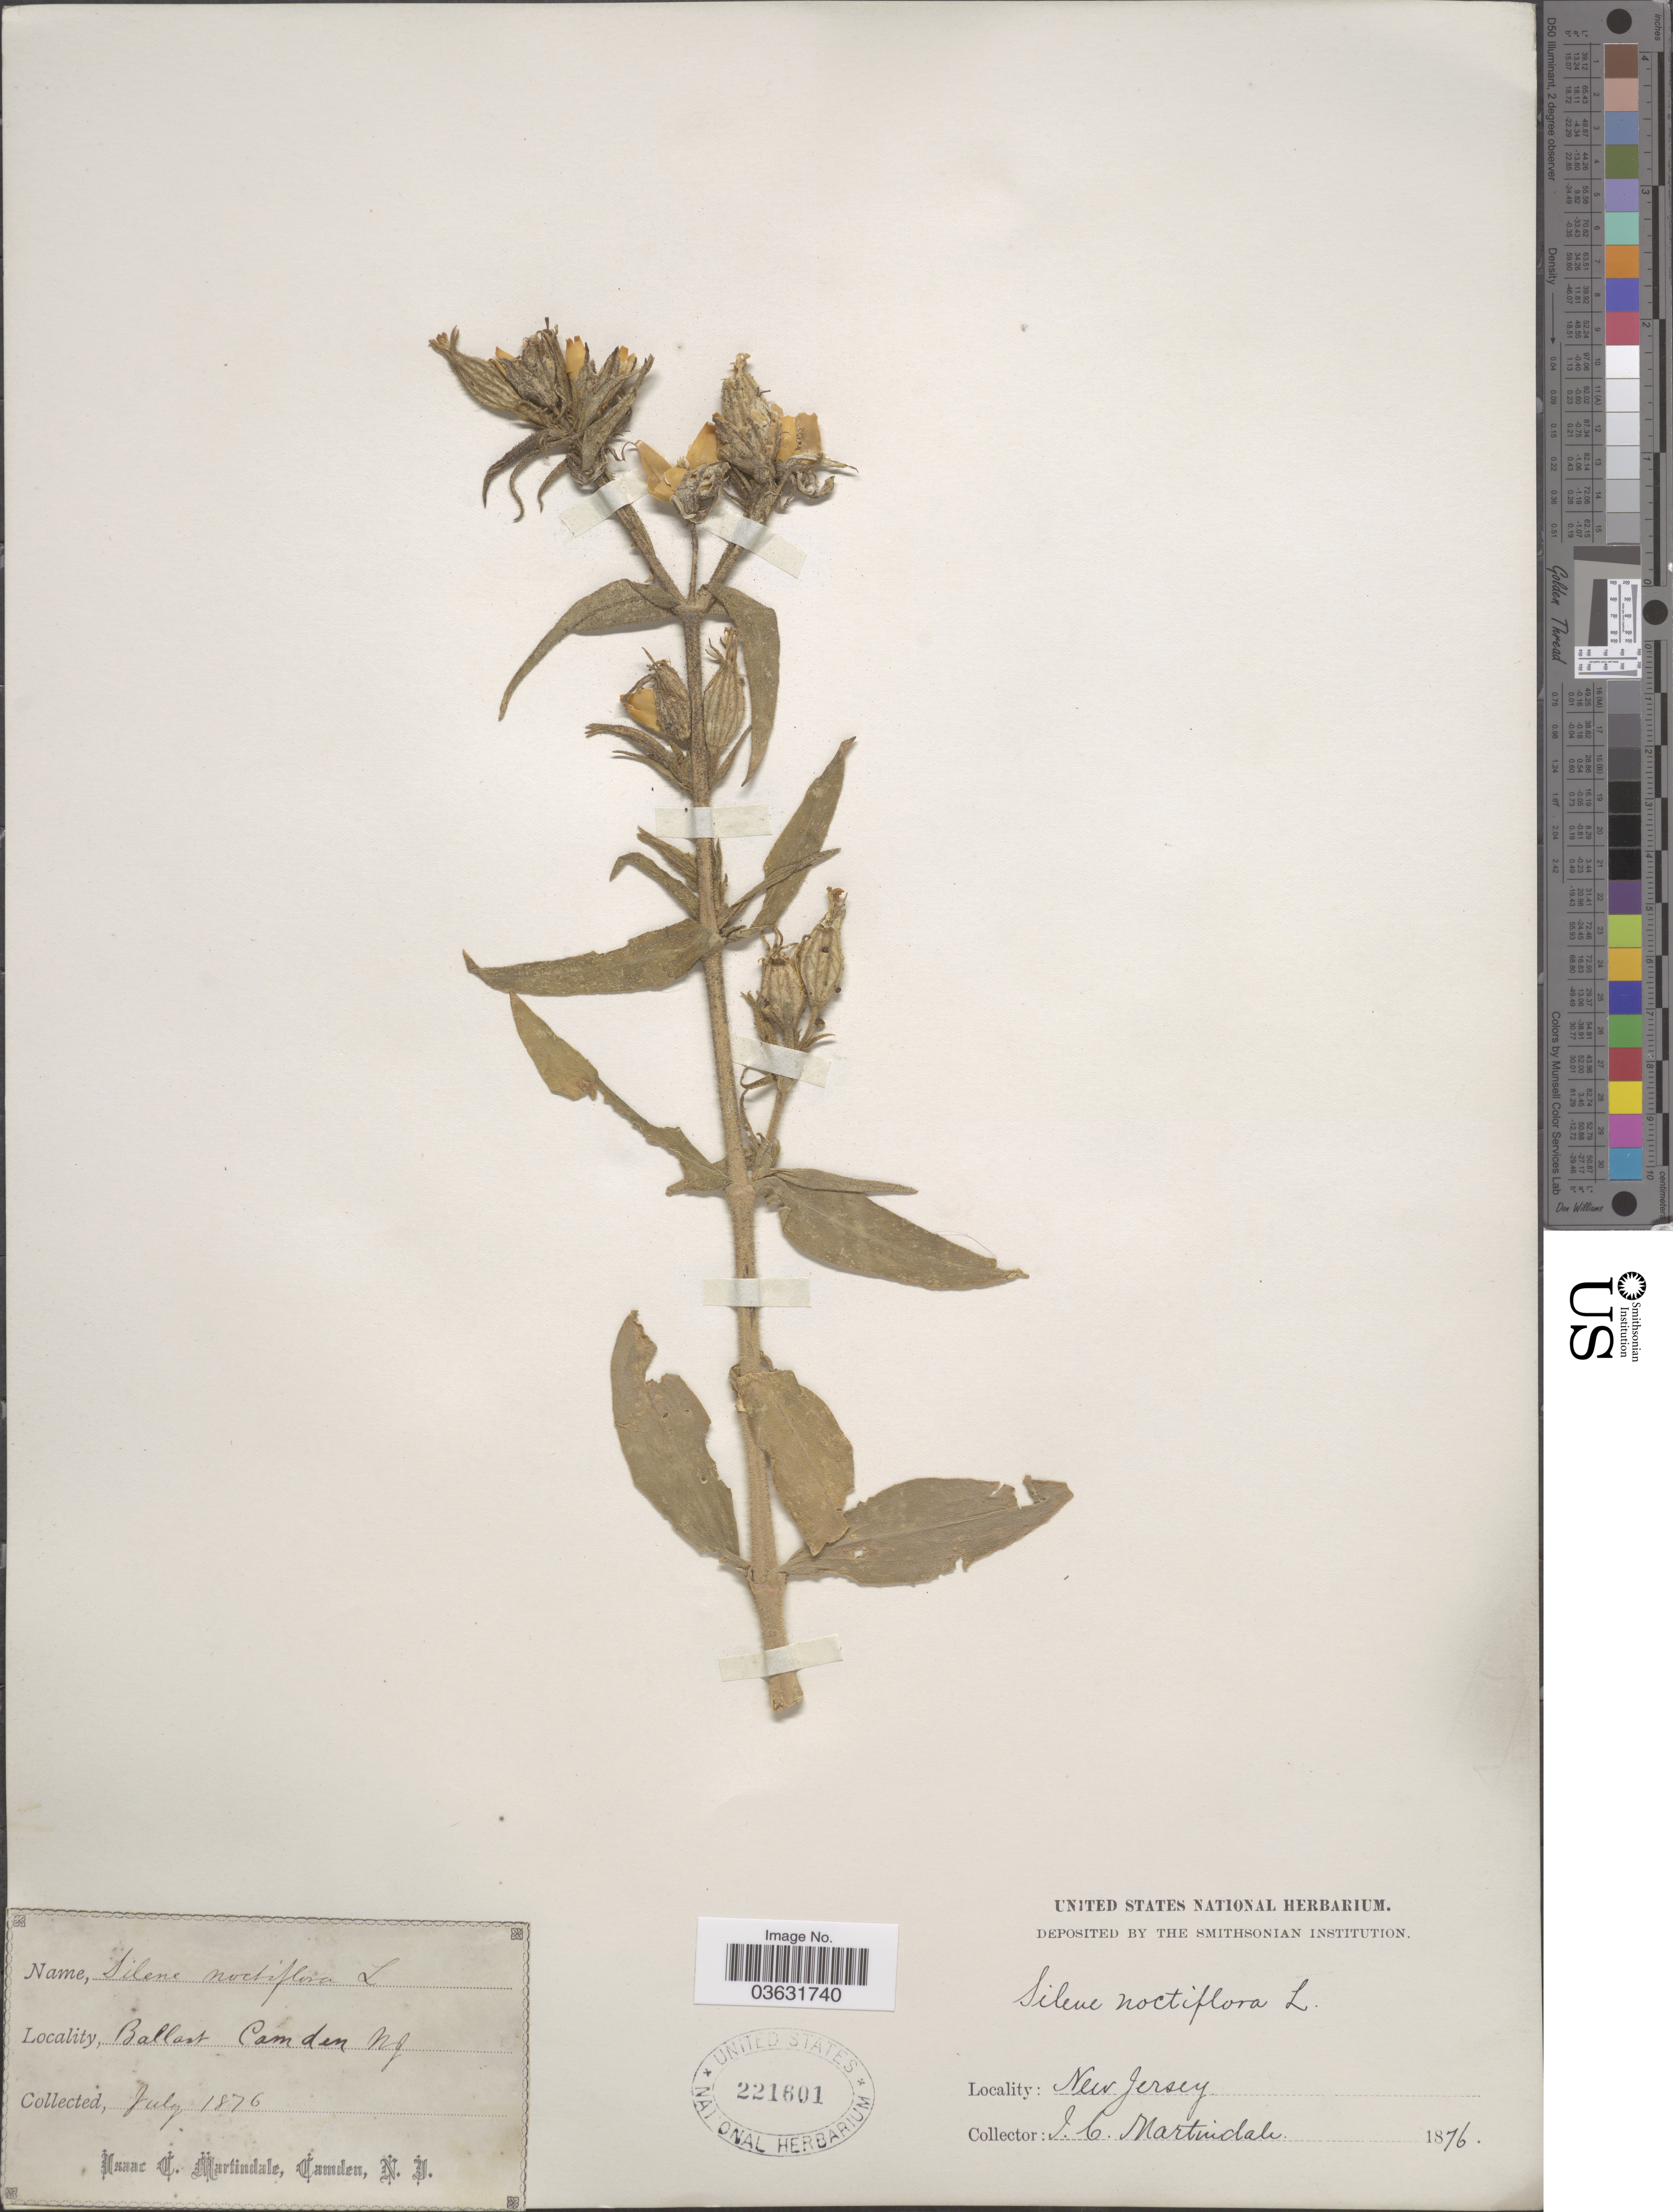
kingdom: Plantae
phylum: Tracheophyta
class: Magnoliopsida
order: Caryophyllales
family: Caryophyllaceae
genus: Silene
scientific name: Silene noctiflora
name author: L.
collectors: I. Martindale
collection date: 1876-07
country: United States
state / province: New Jersey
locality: Ballast Camden.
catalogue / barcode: US 221601